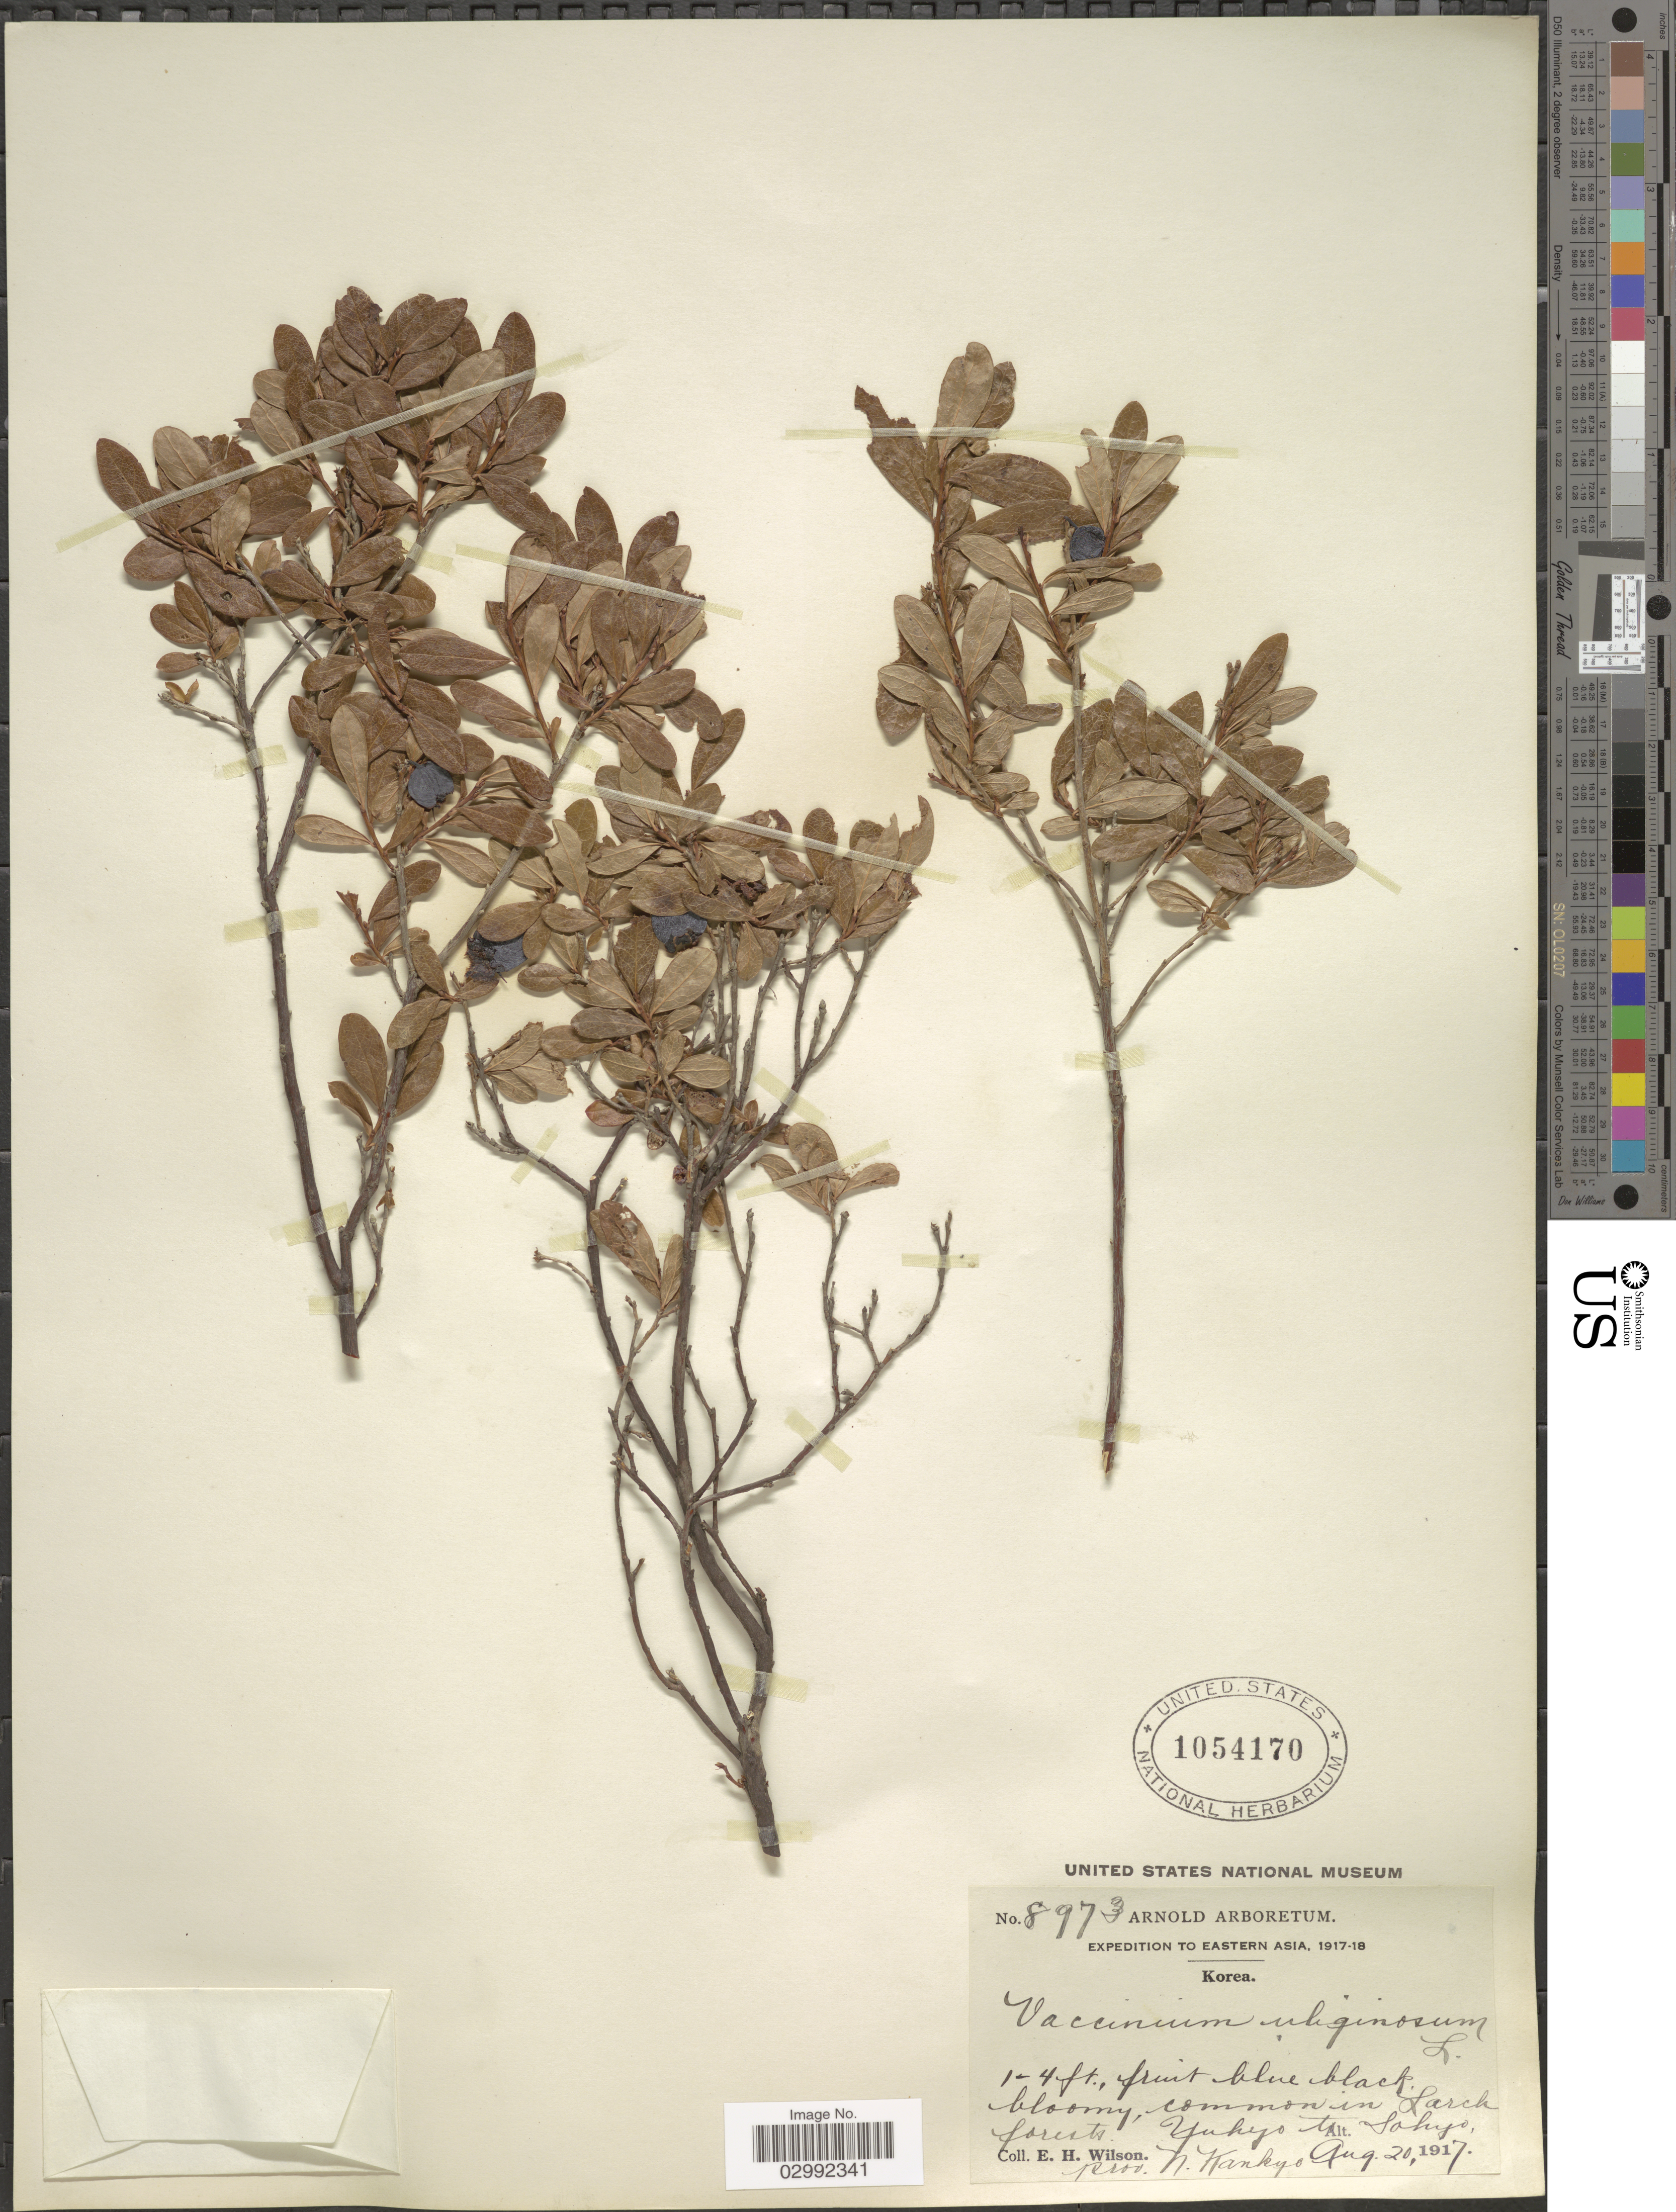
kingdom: Plantae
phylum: Tracheophyta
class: Magnoliopsida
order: Ericales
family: Ericaceae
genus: Vaccinium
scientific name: Vaccinium uliginosum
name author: L.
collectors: E. Wilson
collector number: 8973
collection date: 1917-08-20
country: North Korea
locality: Eastern Asia. Yuhyo (Correct spelling: Yujyo) to Sohyo prov. N. Kankyo.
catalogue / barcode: US 1054170